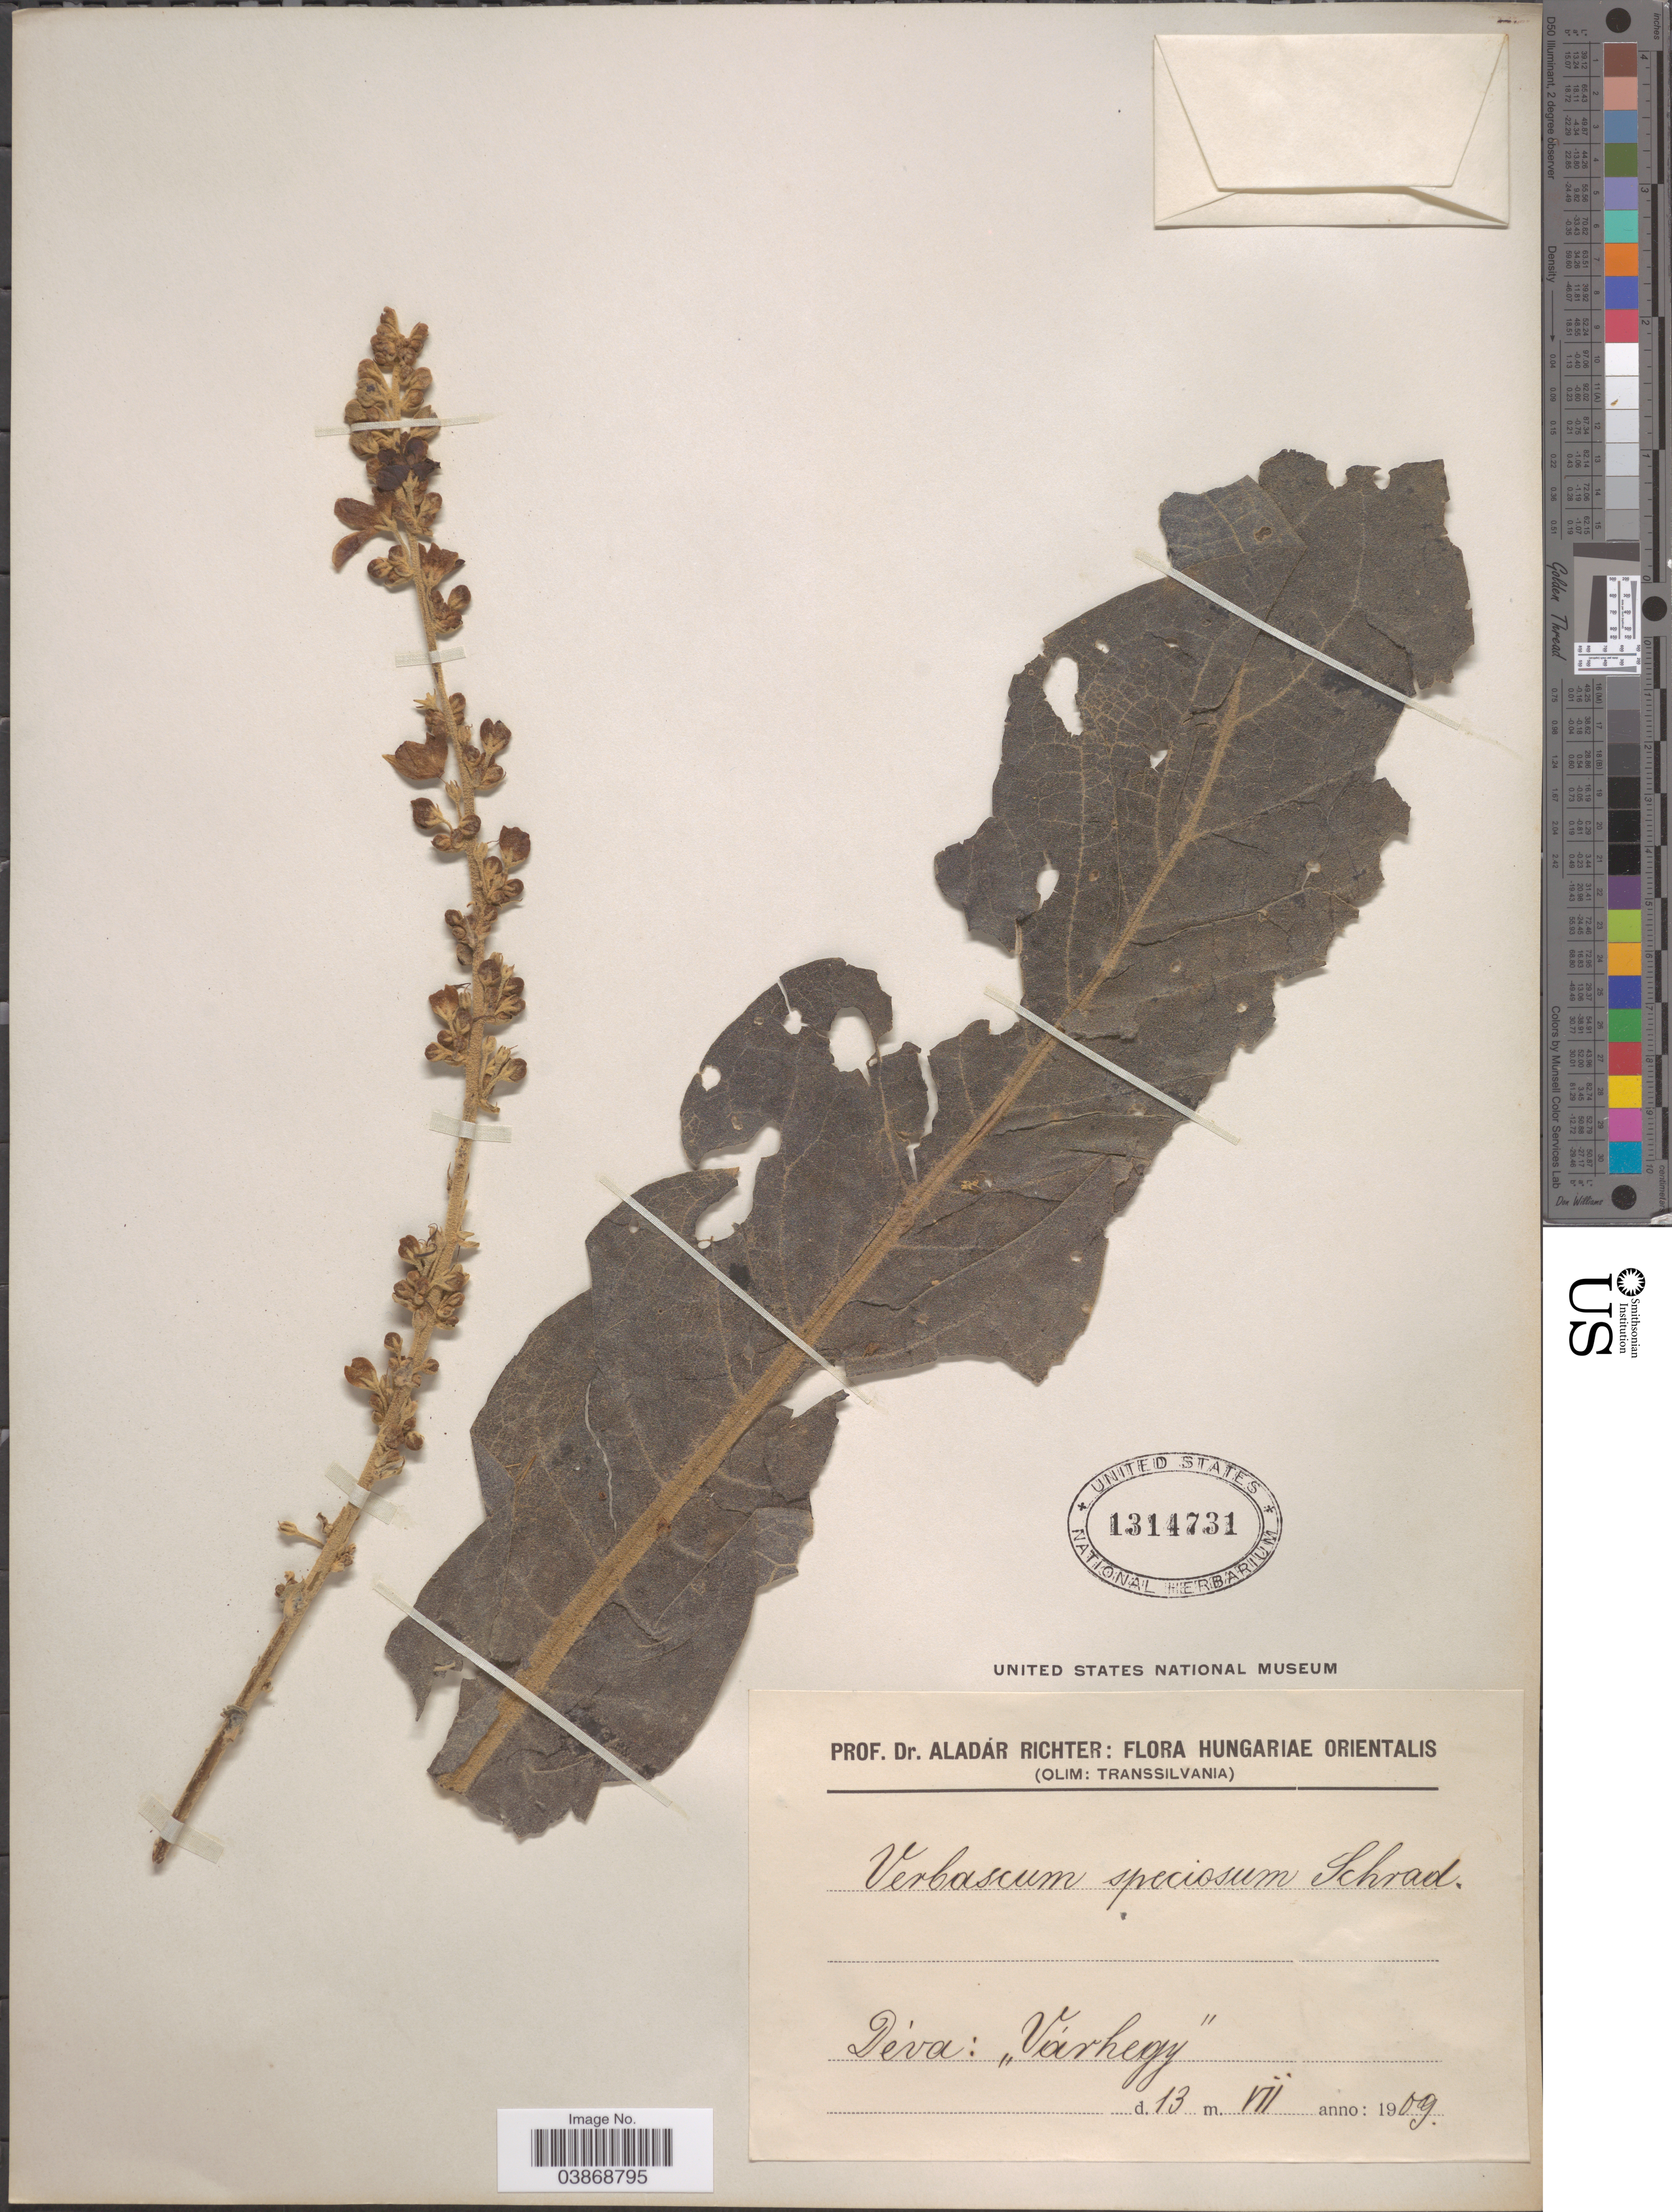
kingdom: Plantae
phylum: Tracheophyta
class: Magnoliopsida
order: Lamiales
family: Scrophulariaceae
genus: Verbascum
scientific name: Verbascum speciosum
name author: Schrad.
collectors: A. Richter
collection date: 1909-07-13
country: Hungary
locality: Hungariae Orientalis. Déva: "Várhegy".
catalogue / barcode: US 1314731